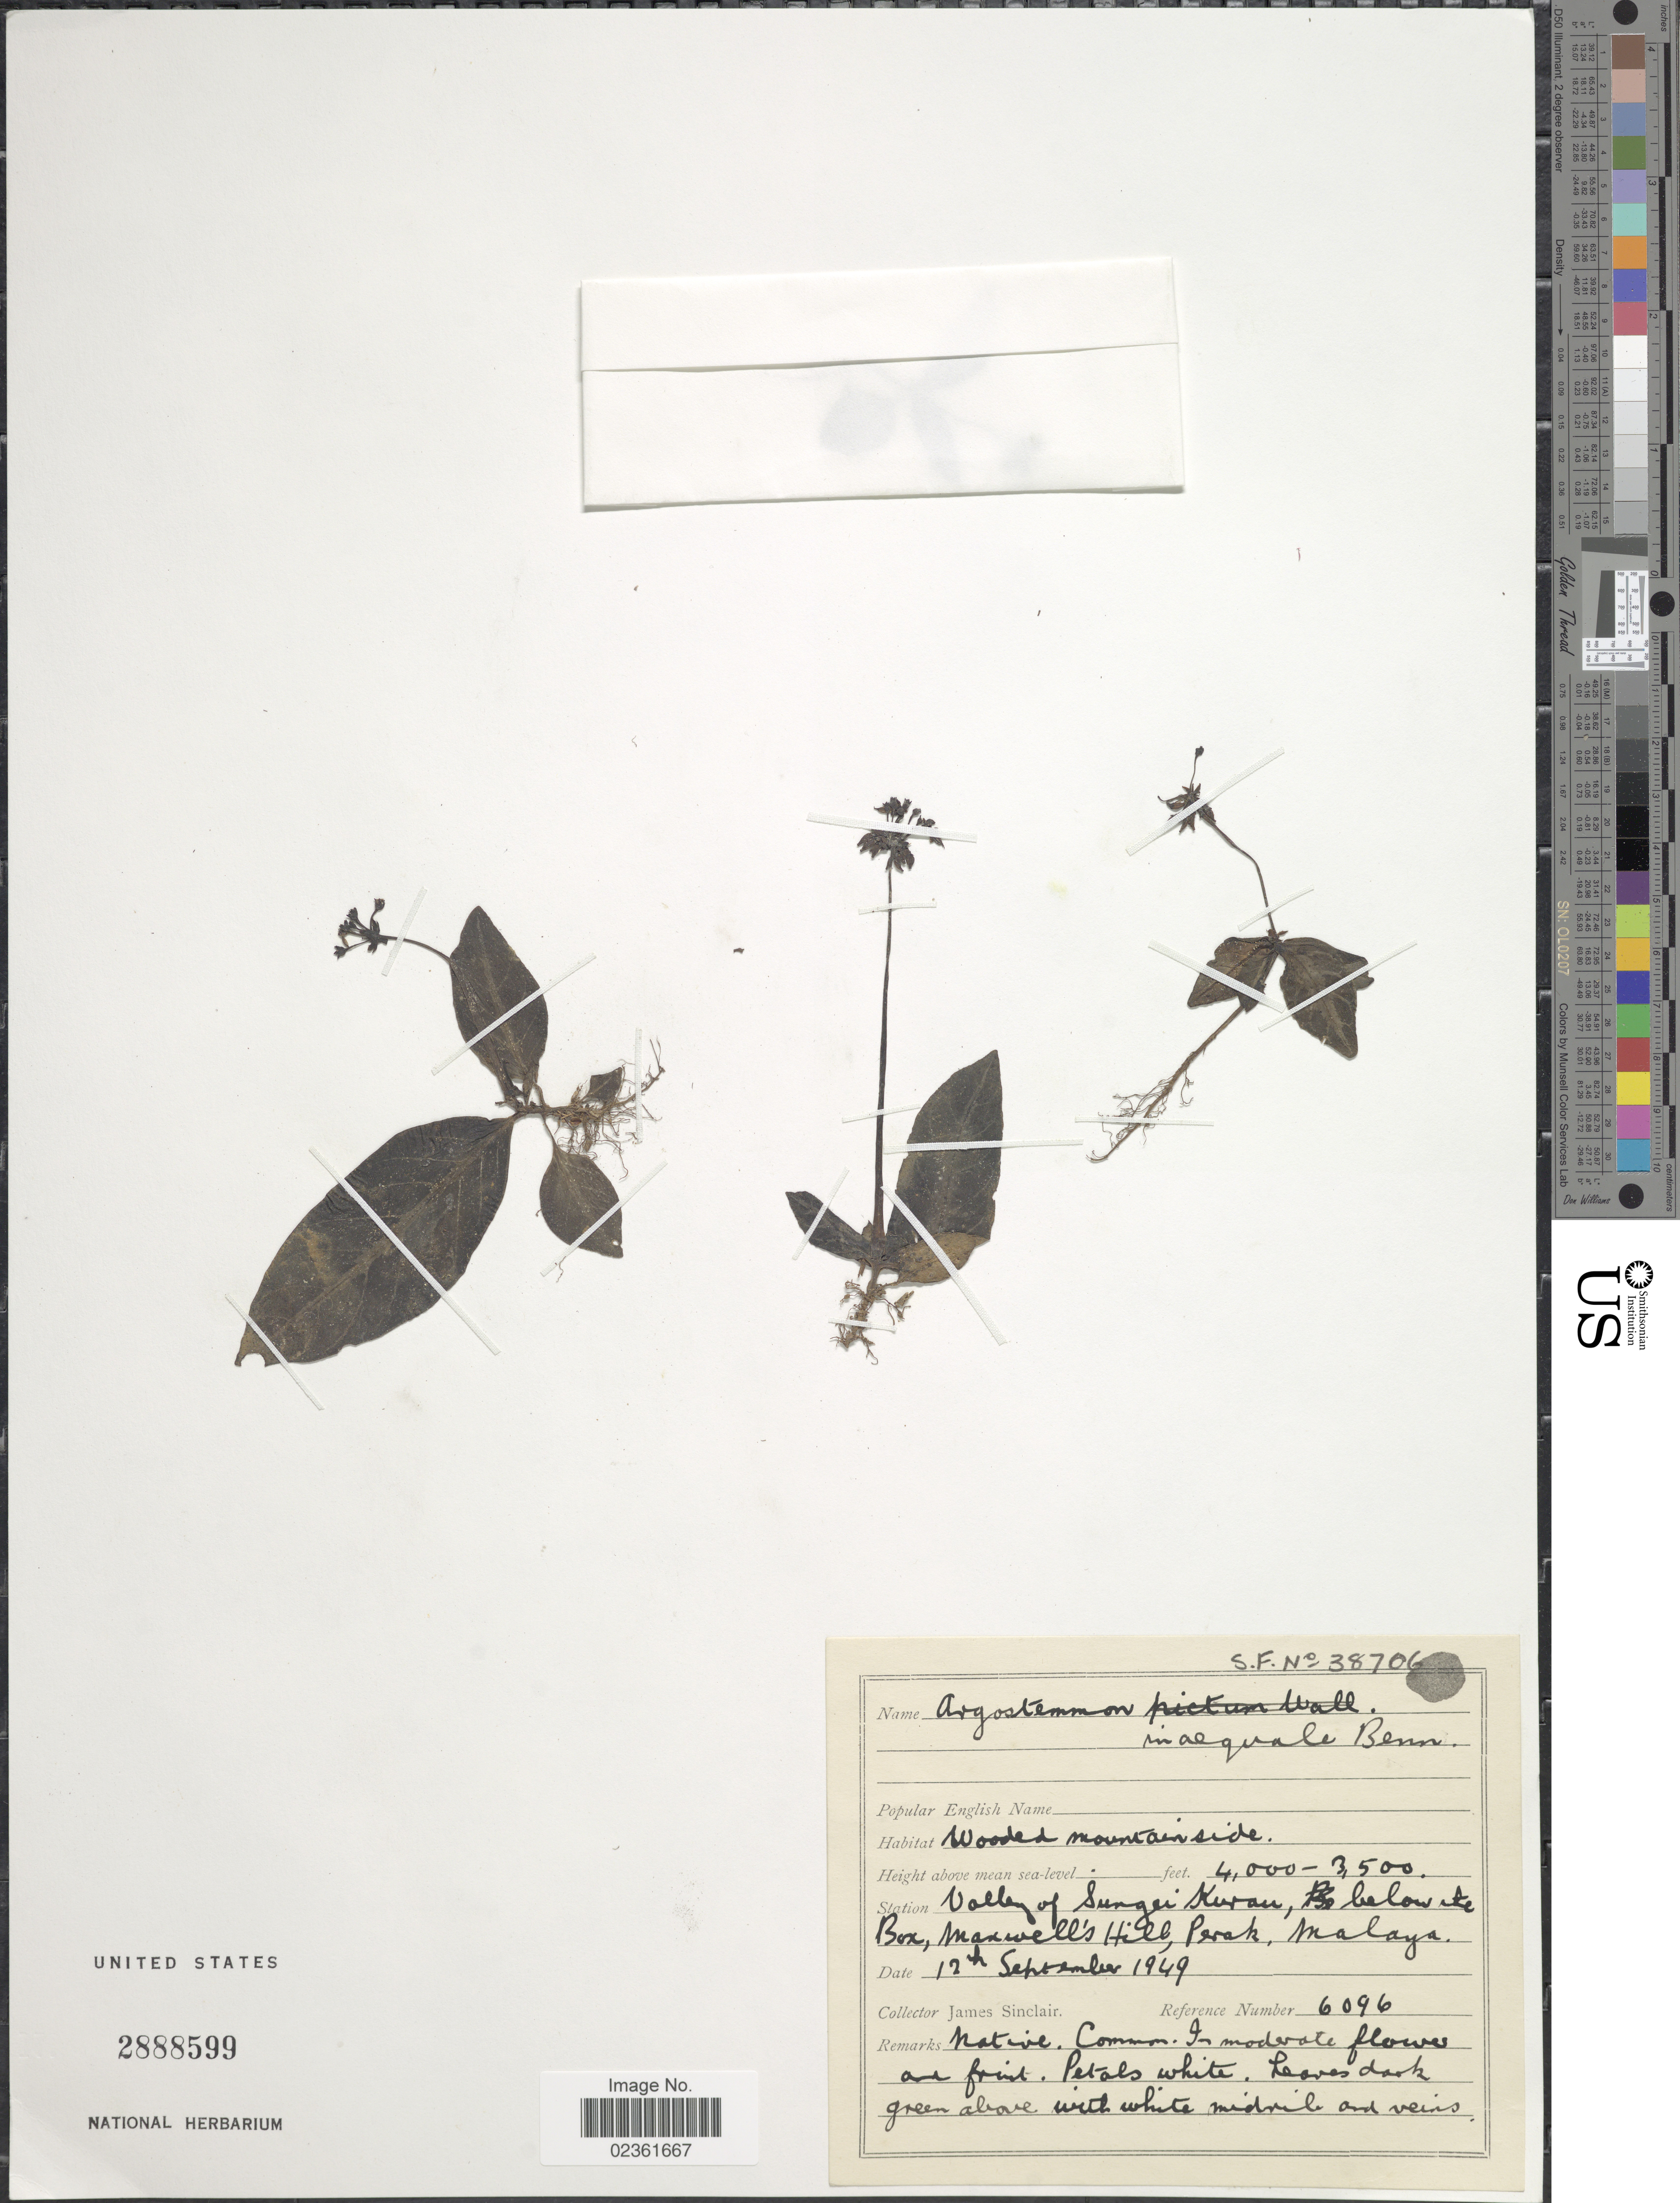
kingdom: Plantae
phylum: Tracheophyta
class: Magnoliopsida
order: Gentianales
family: Rubiaceae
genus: Argostemma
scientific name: Argostemma inaequale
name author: Benn.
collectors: J. Sinclair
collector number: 6096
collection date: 1949-09-12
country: Malaysia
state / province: Perak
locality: Wooded mountainside, Valley of Sungei Kuran, below the Box, Maxwell's Hill, Malaya.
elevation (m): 1067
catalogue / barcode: US 2888599